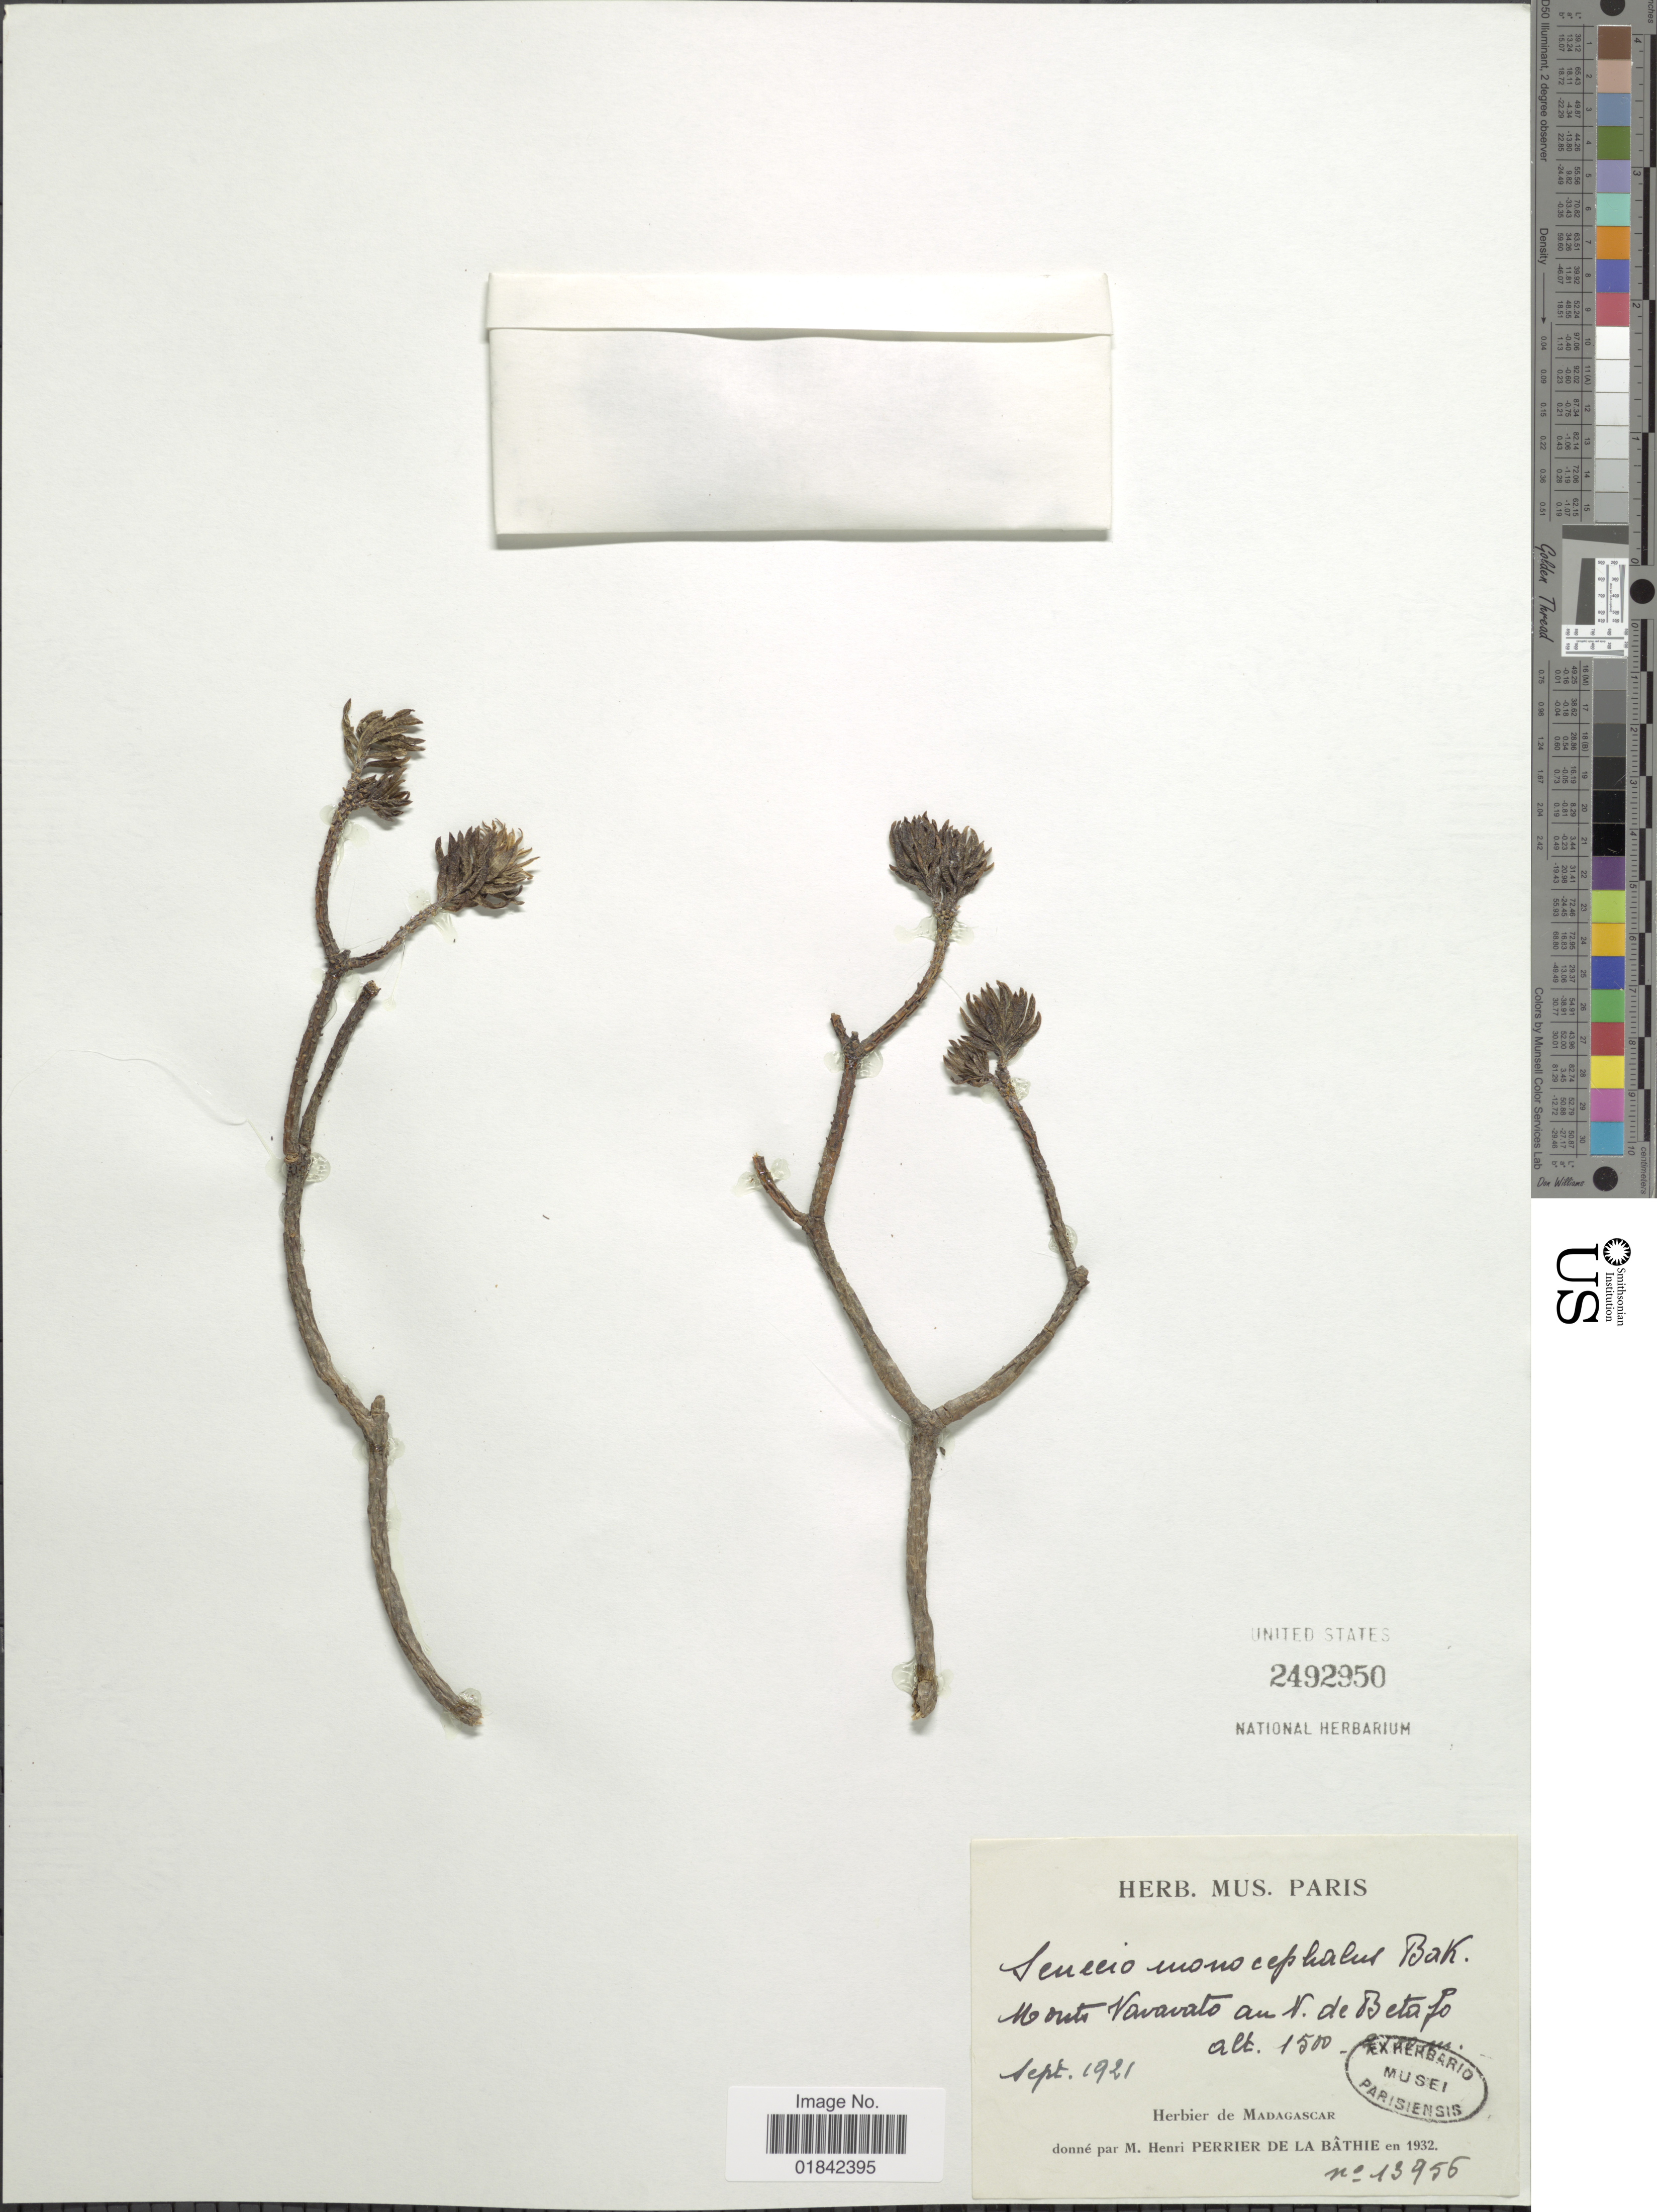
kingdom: Plantae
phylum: Tracheophyta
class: Magnoliopsida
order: Asterales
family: Asteraceae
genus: Senecio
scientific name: Senecio monocephalus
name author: Baker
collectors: H. Perrier de la Bâthie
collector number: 13956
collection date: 1921-09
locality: Mounts Navavato au V. de Betafo [interpreted]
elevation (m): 1500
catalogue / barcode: US 2492950